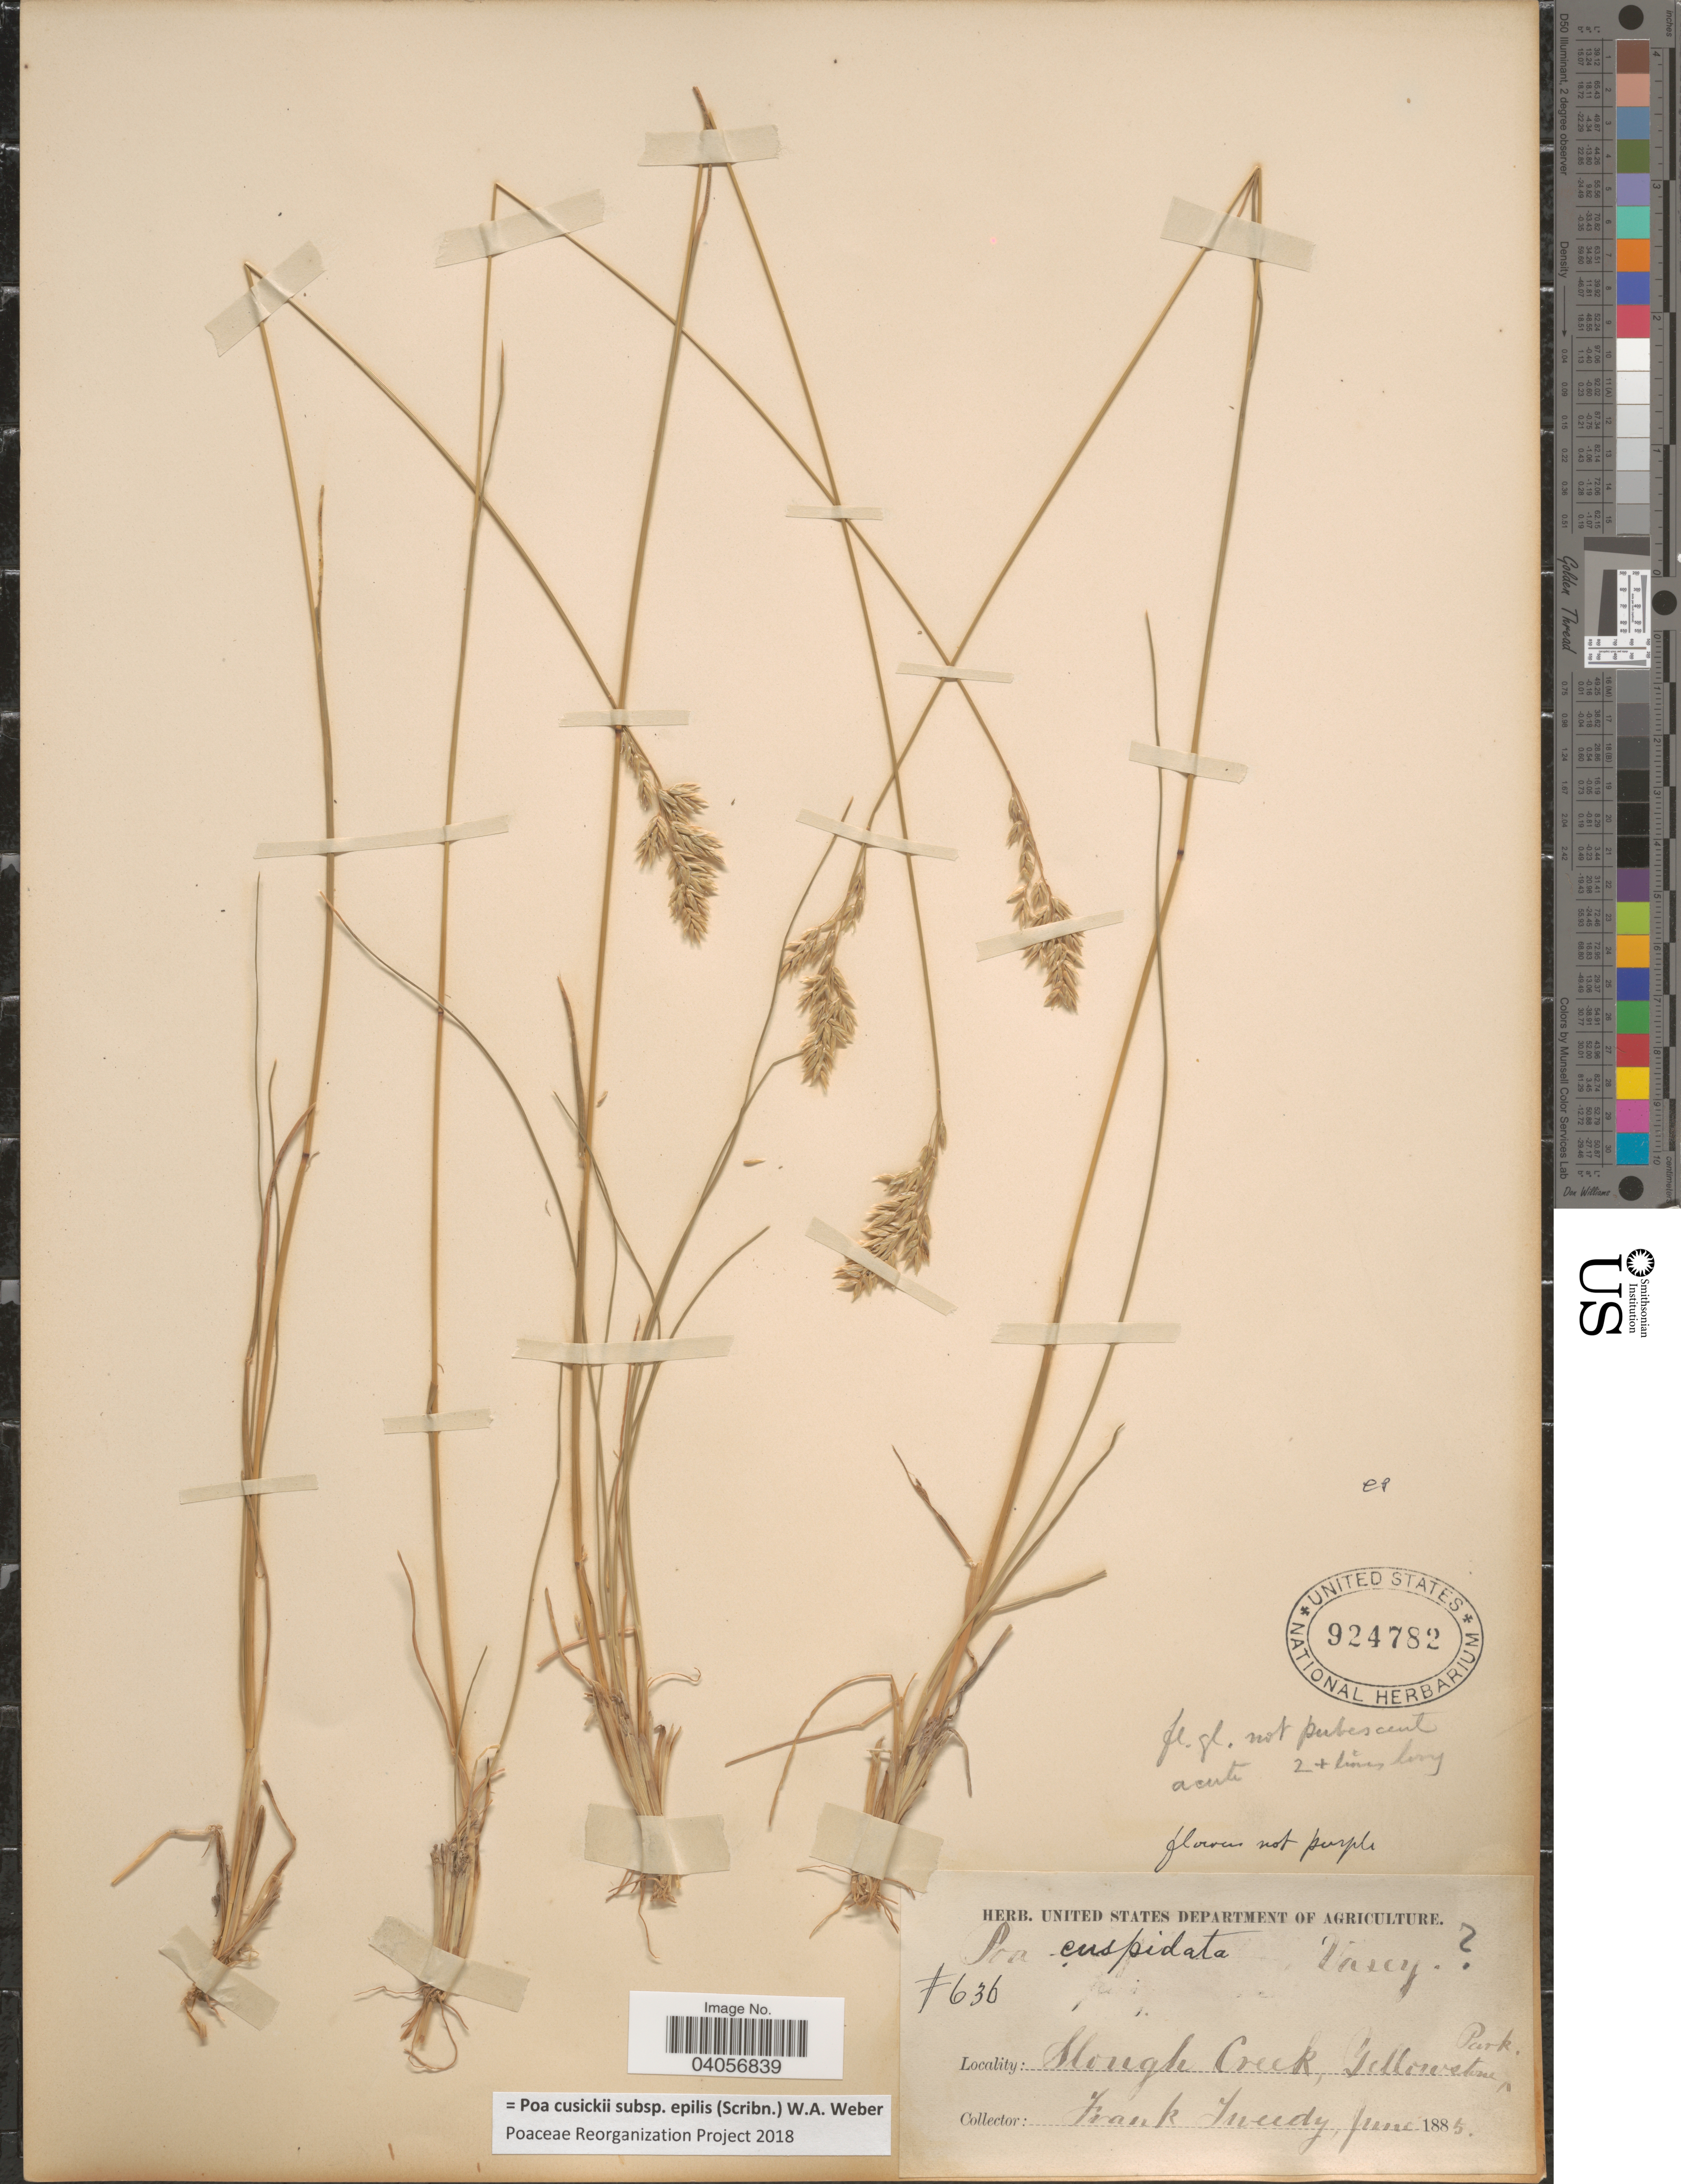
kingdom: Plantae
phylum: Tracheophyta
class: Liliopsida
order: Poales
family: Poaceae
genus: Poa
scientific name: Poa cusickii subsp. epilis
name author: (Scribn.) W.A. Weber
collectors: F. Tweedy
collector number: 636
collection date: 1885-06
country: United States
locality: Slough Creek, Yellowstone Park.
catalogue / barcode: US 924782